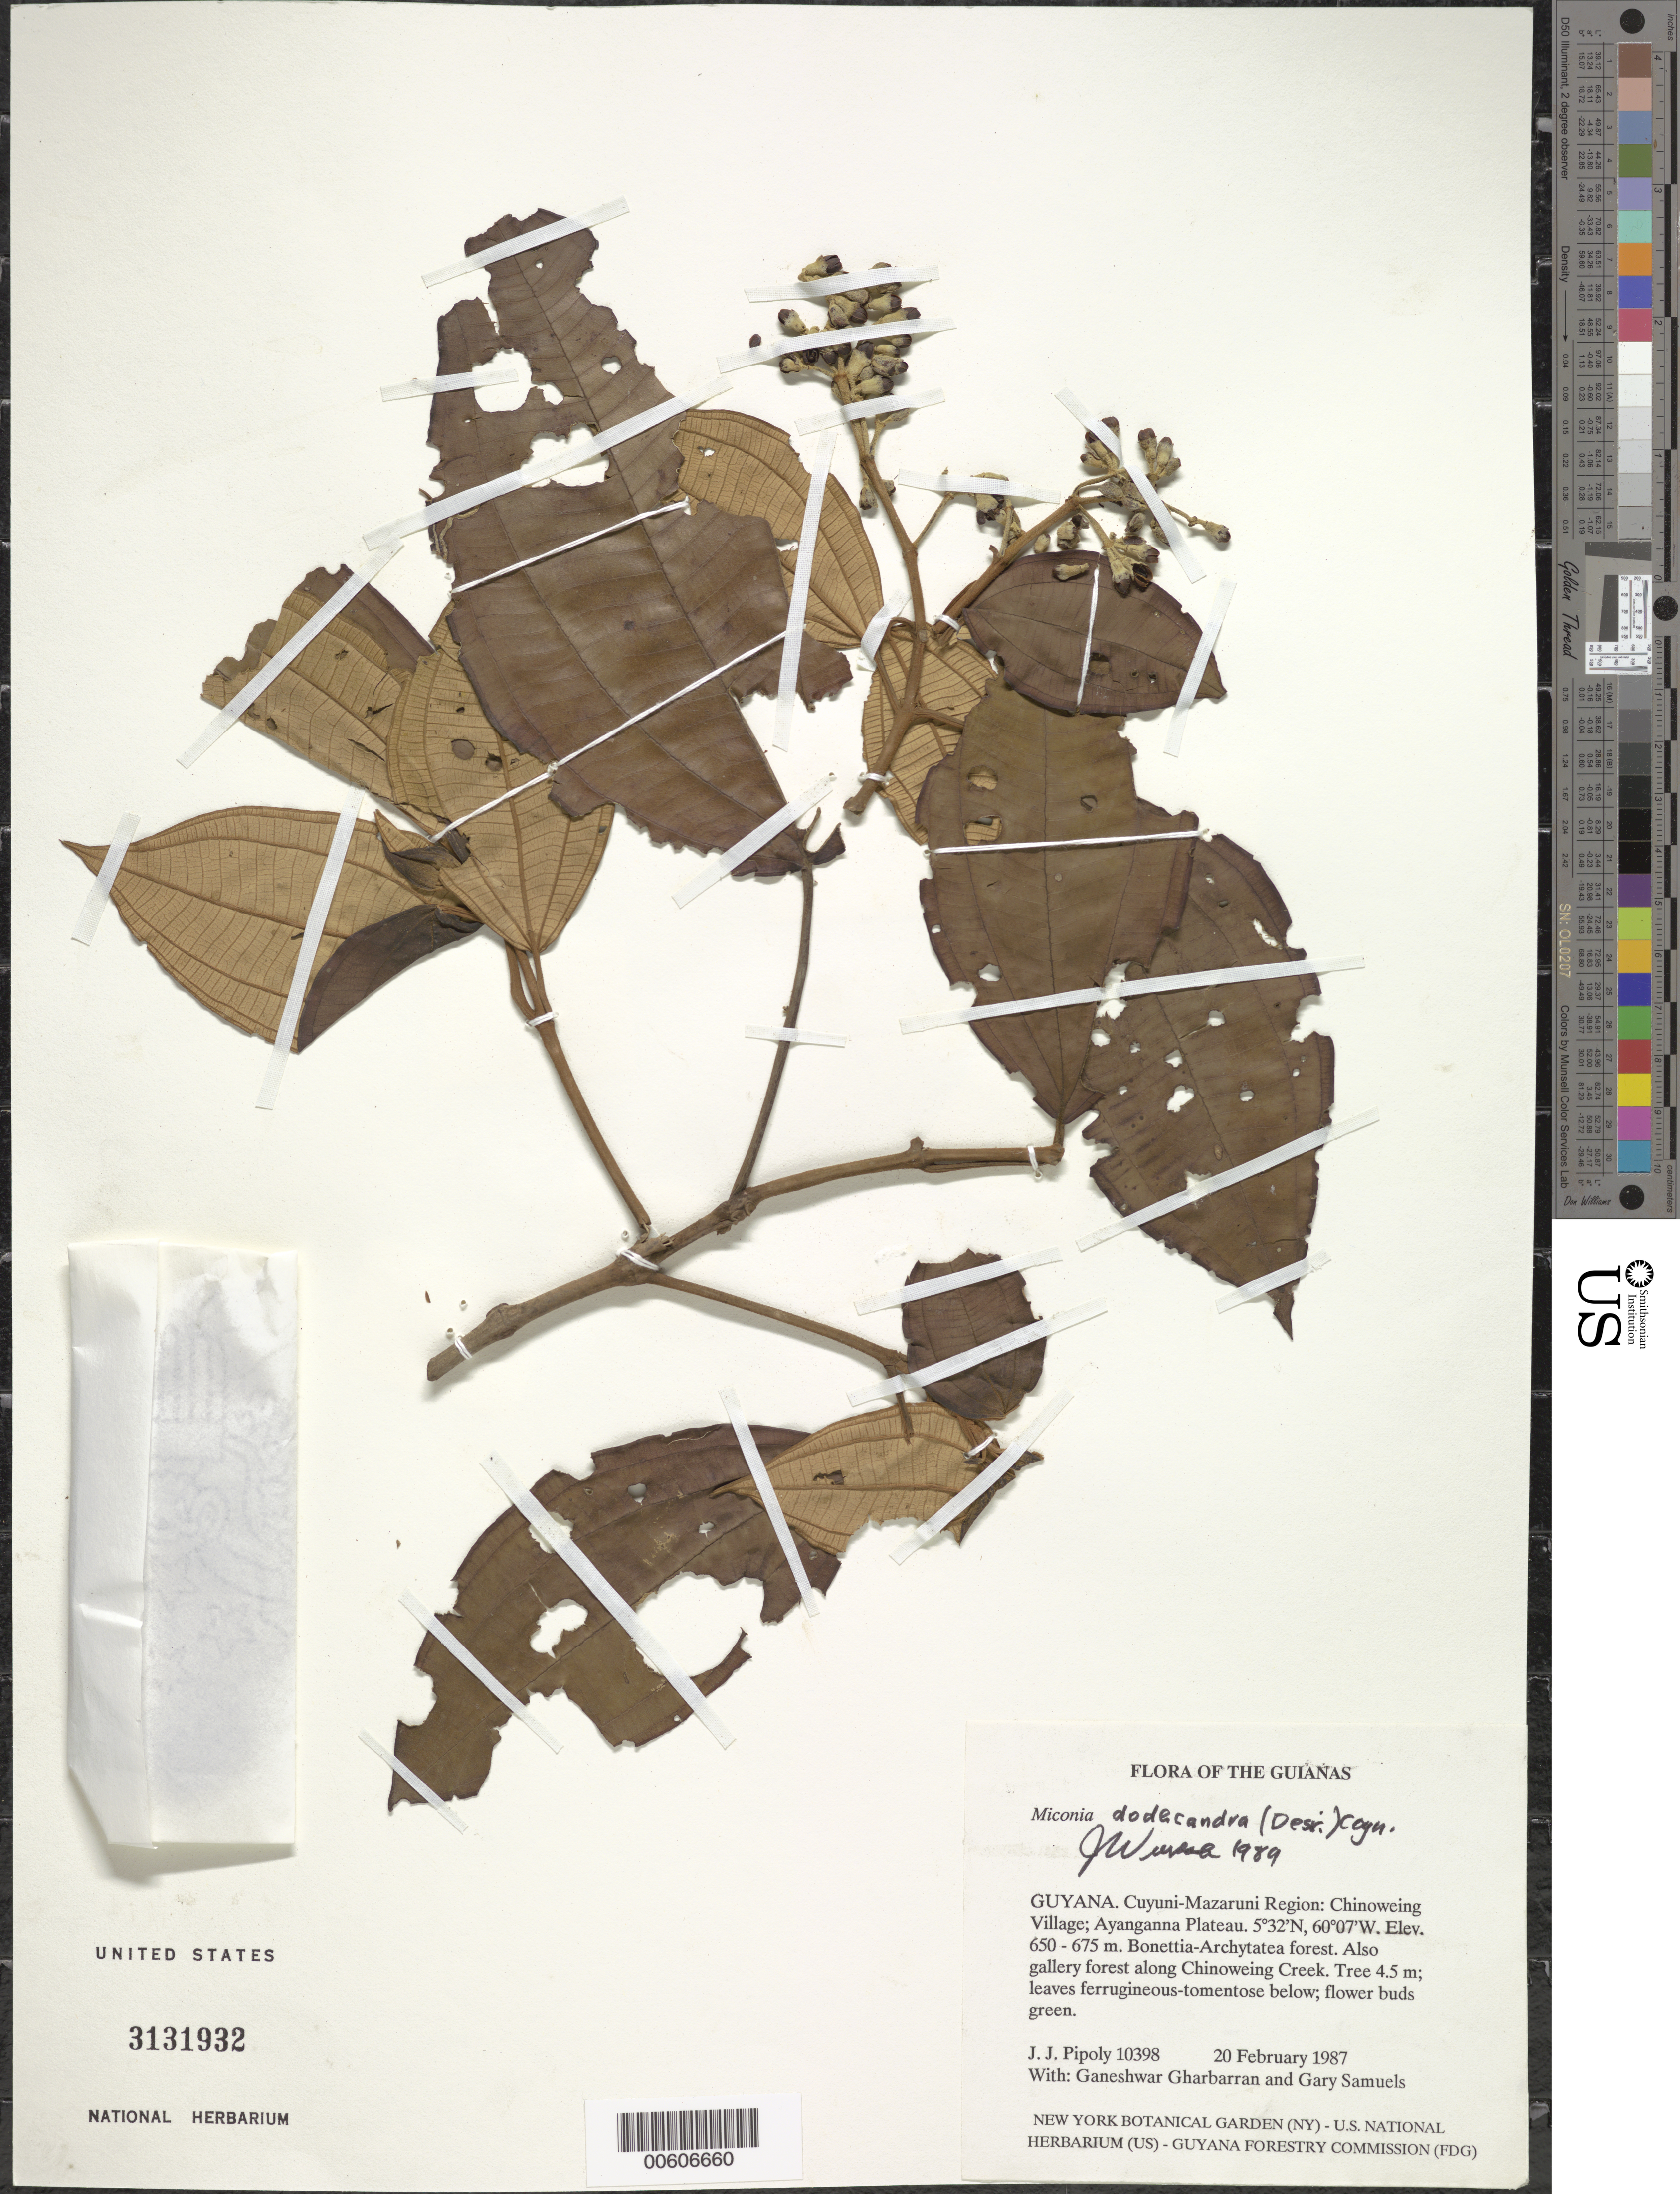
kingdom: Plantae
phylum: Tracheophyta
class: Magnoliopsida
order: Myrtales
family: Melastomataceae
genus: Miconia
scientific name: Miconia dodecandra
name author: Cogn.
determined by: Wurdack, John J., (US), US (UNITED STATES)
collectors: J. J. Pipoly, G. Gharbarran & G. Samuels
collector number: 10398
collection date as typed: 20 February 1987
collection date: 1987-02-20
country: Guyana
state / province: Cuyuni-Mazaruni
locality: Chinoweing Village; Ayanganna Plateau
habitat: Bonnetia-Archytaea forest. Also gallery forest along Chinoweing Creek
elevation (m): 650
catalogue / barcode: US 3131932